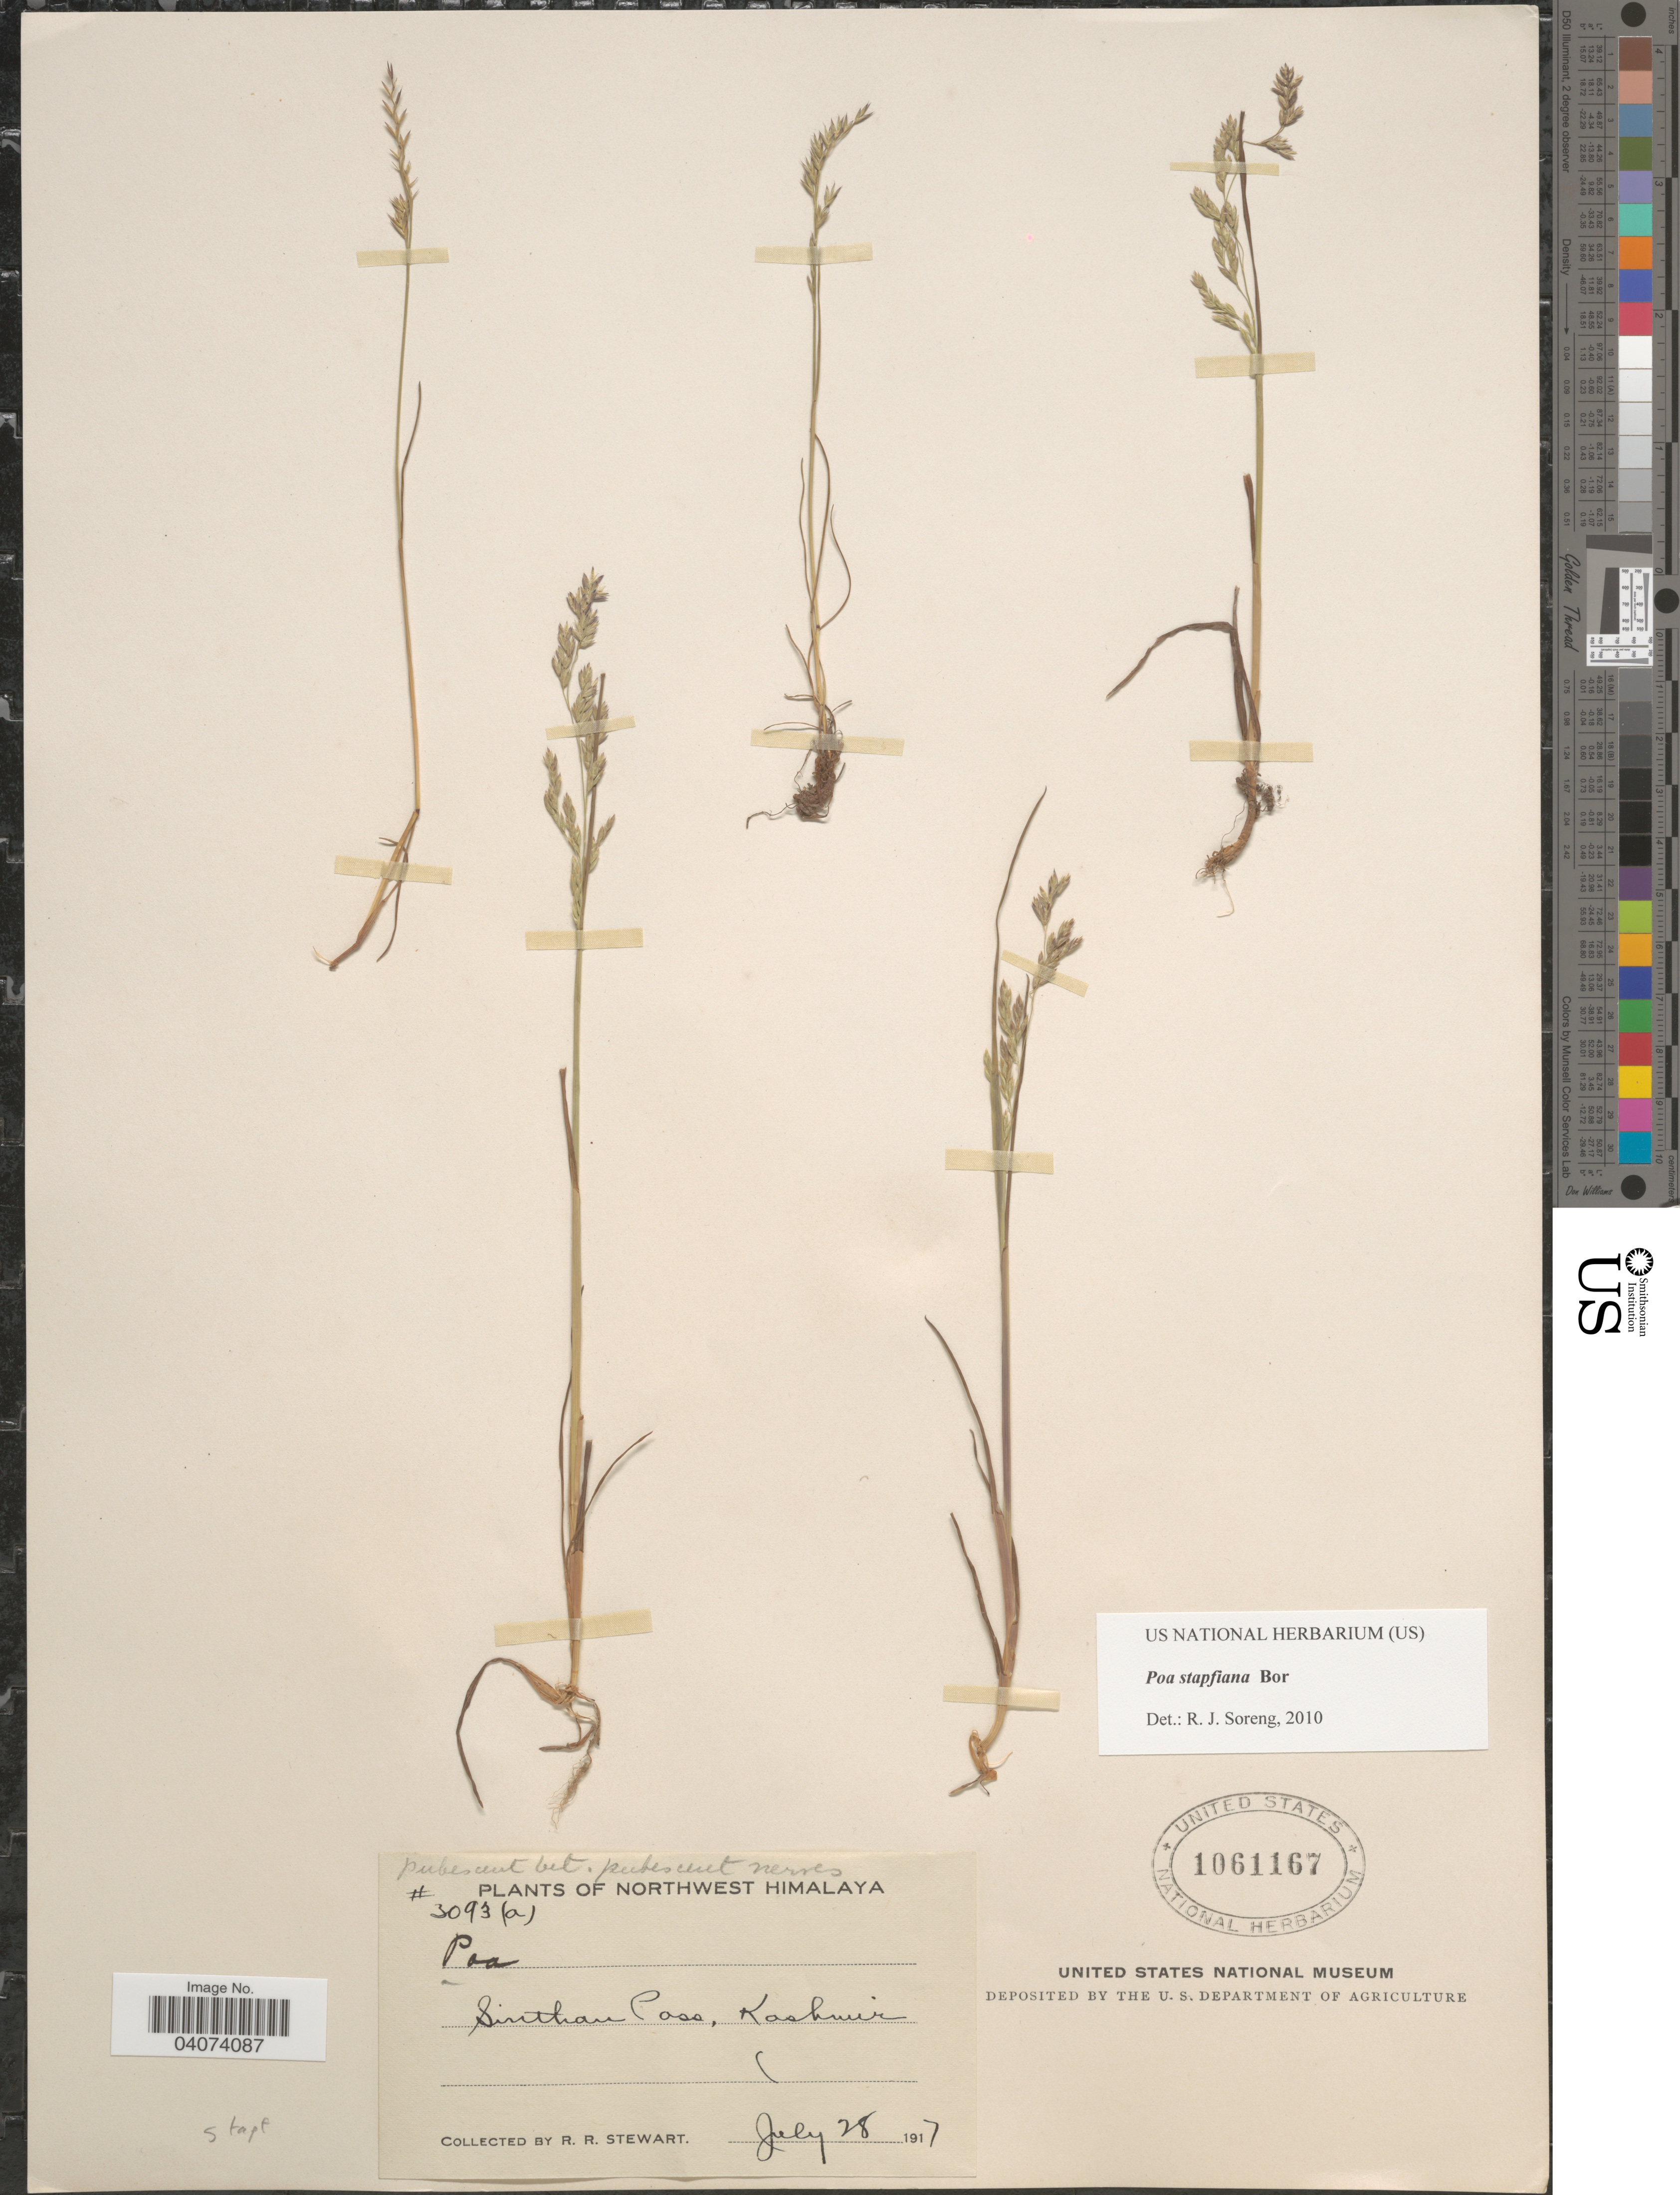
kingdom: Plantae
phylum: Tracheophyta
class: Liliopsida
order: Poales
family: Poaceae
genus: Poa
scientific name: Poa sterilis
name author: M. Bieb.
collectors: R. Stewart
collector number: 3093a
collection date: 1917-07-28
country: India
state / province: Jammu and Kashmir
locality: Northwest Himalaya. Sinthan Pass, Kashmir.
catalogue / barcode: US 1061167